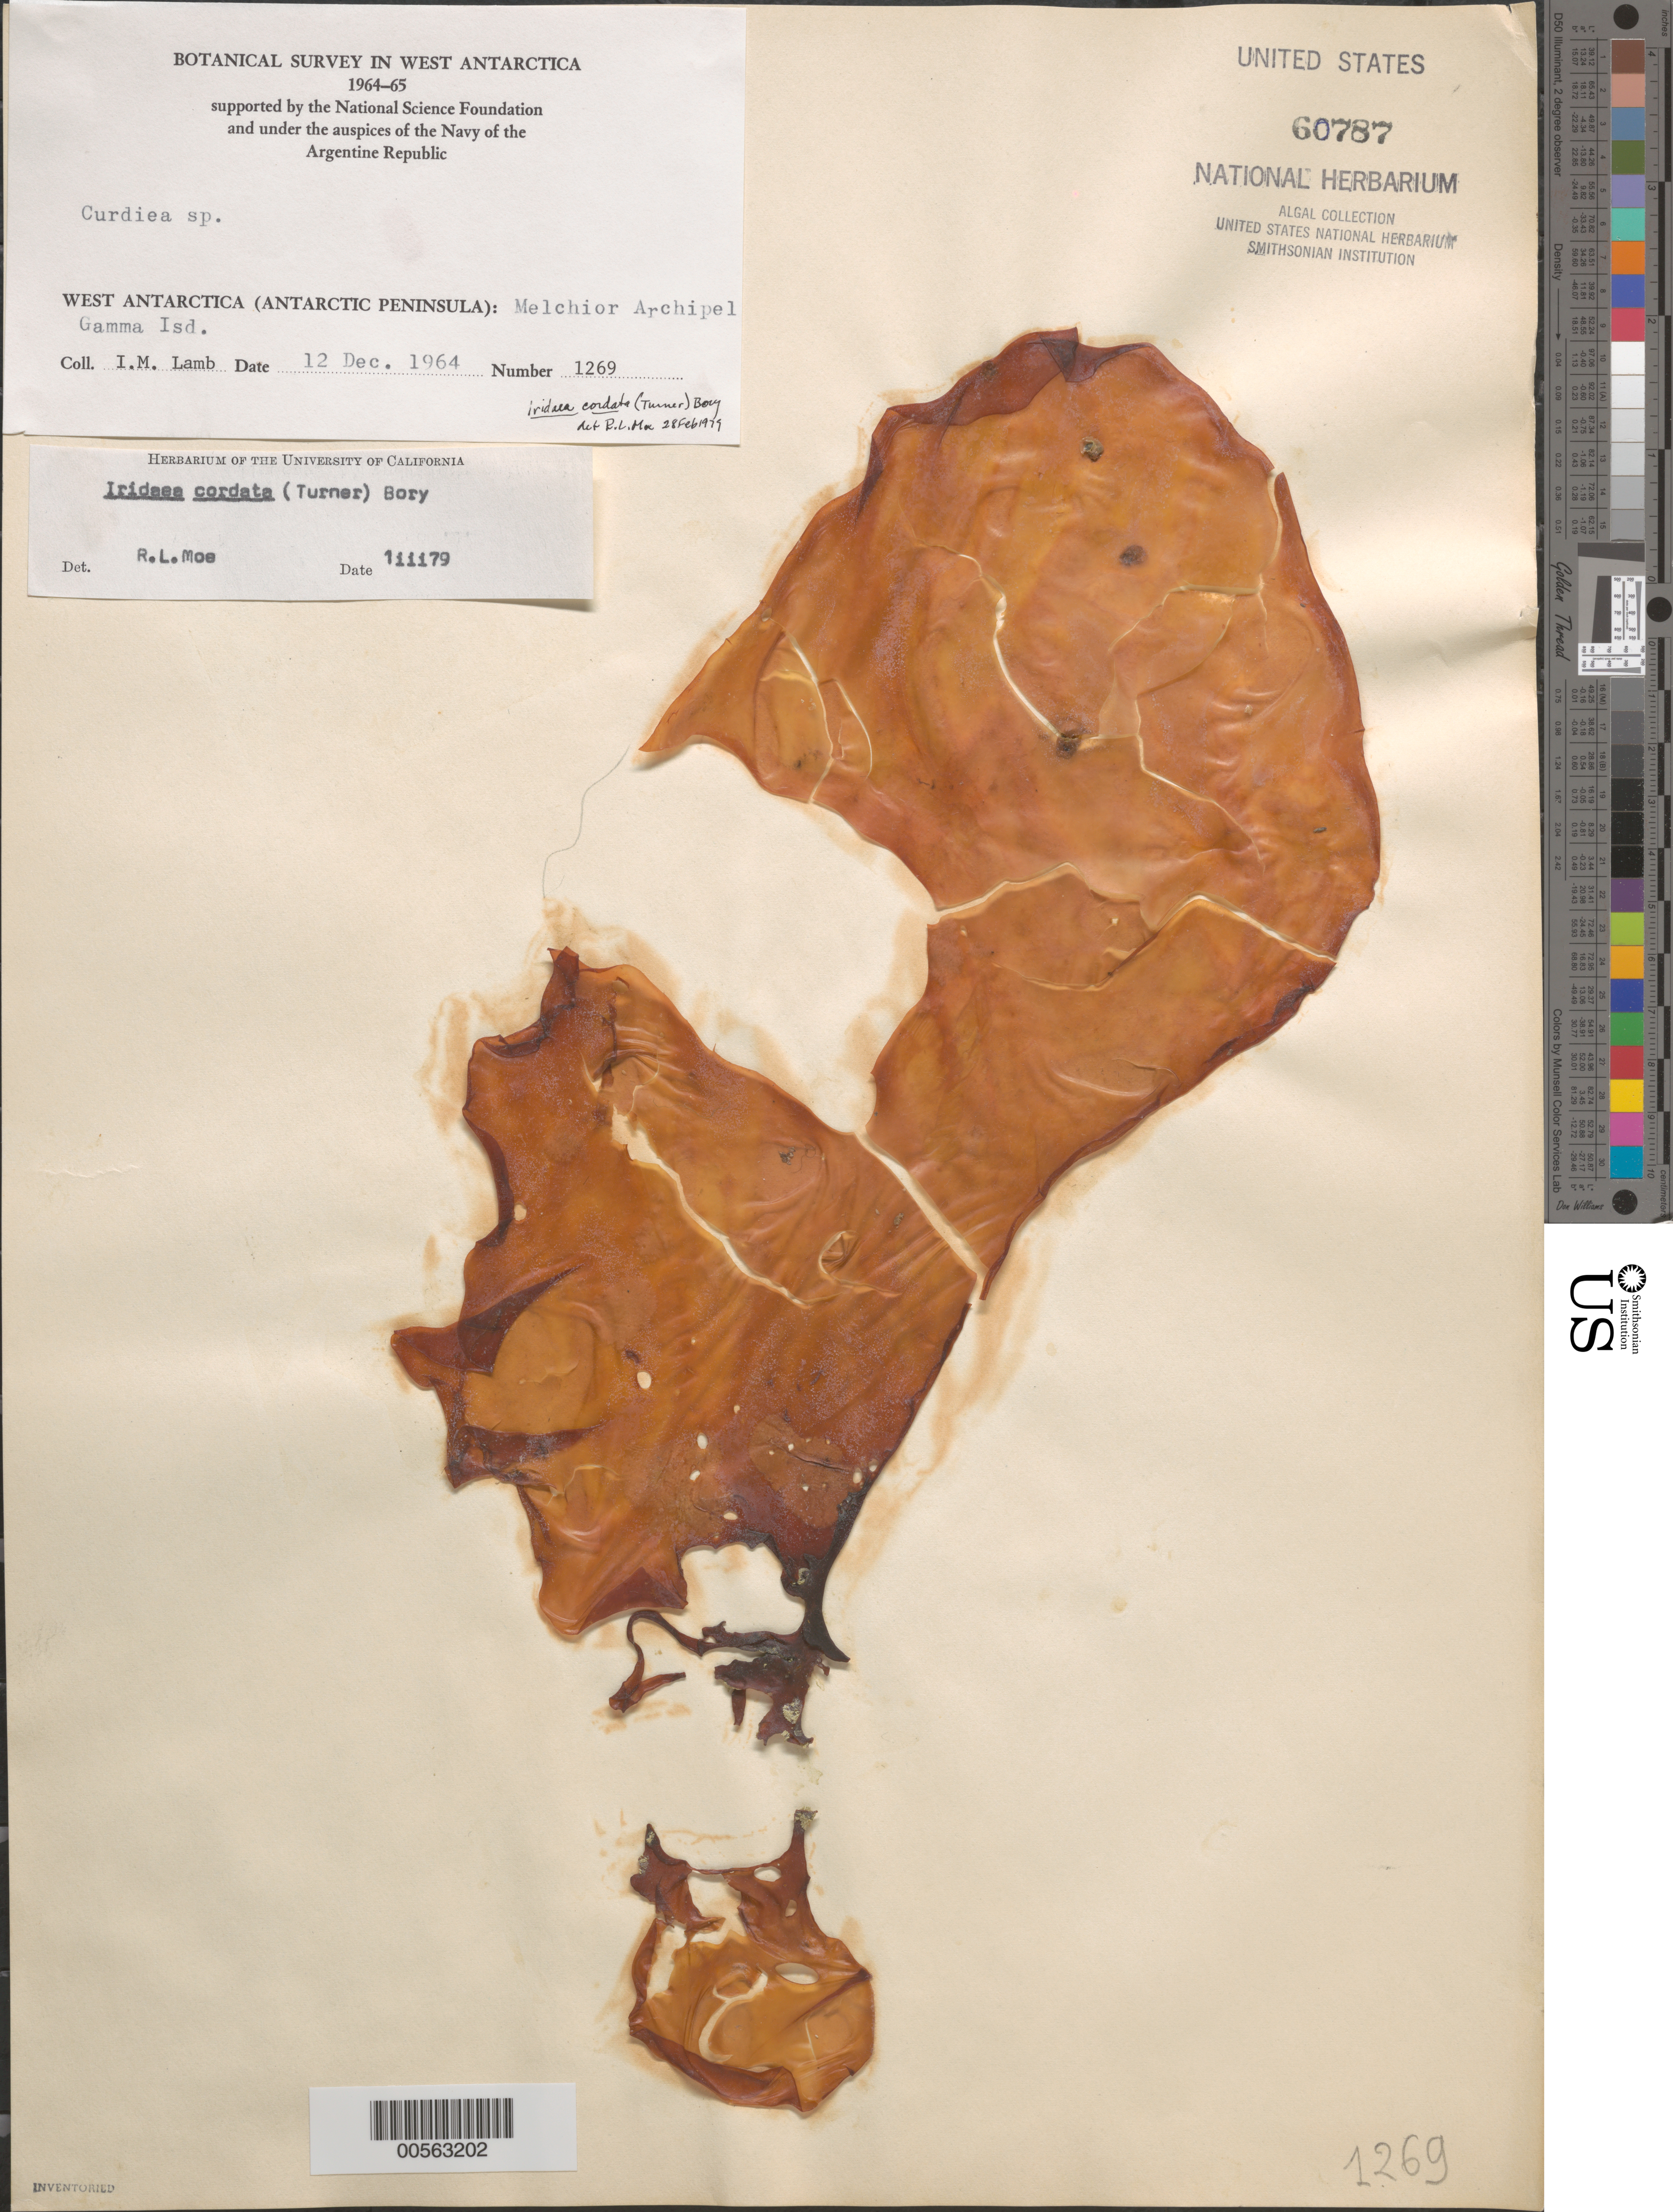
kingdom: Plantae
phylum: Rhodophyta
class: Florideophyceae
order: Gigartinales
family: Gigartinaceae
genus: Iridaea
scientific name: Iridaea cordata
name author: (Turner) Bory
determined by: Moe, R. L.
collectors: I. M. Lamb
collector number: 1269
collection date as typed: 12 Dec 1964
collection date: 1964-12-12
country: Antarctica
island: Gamma Island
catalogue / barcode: US 60787